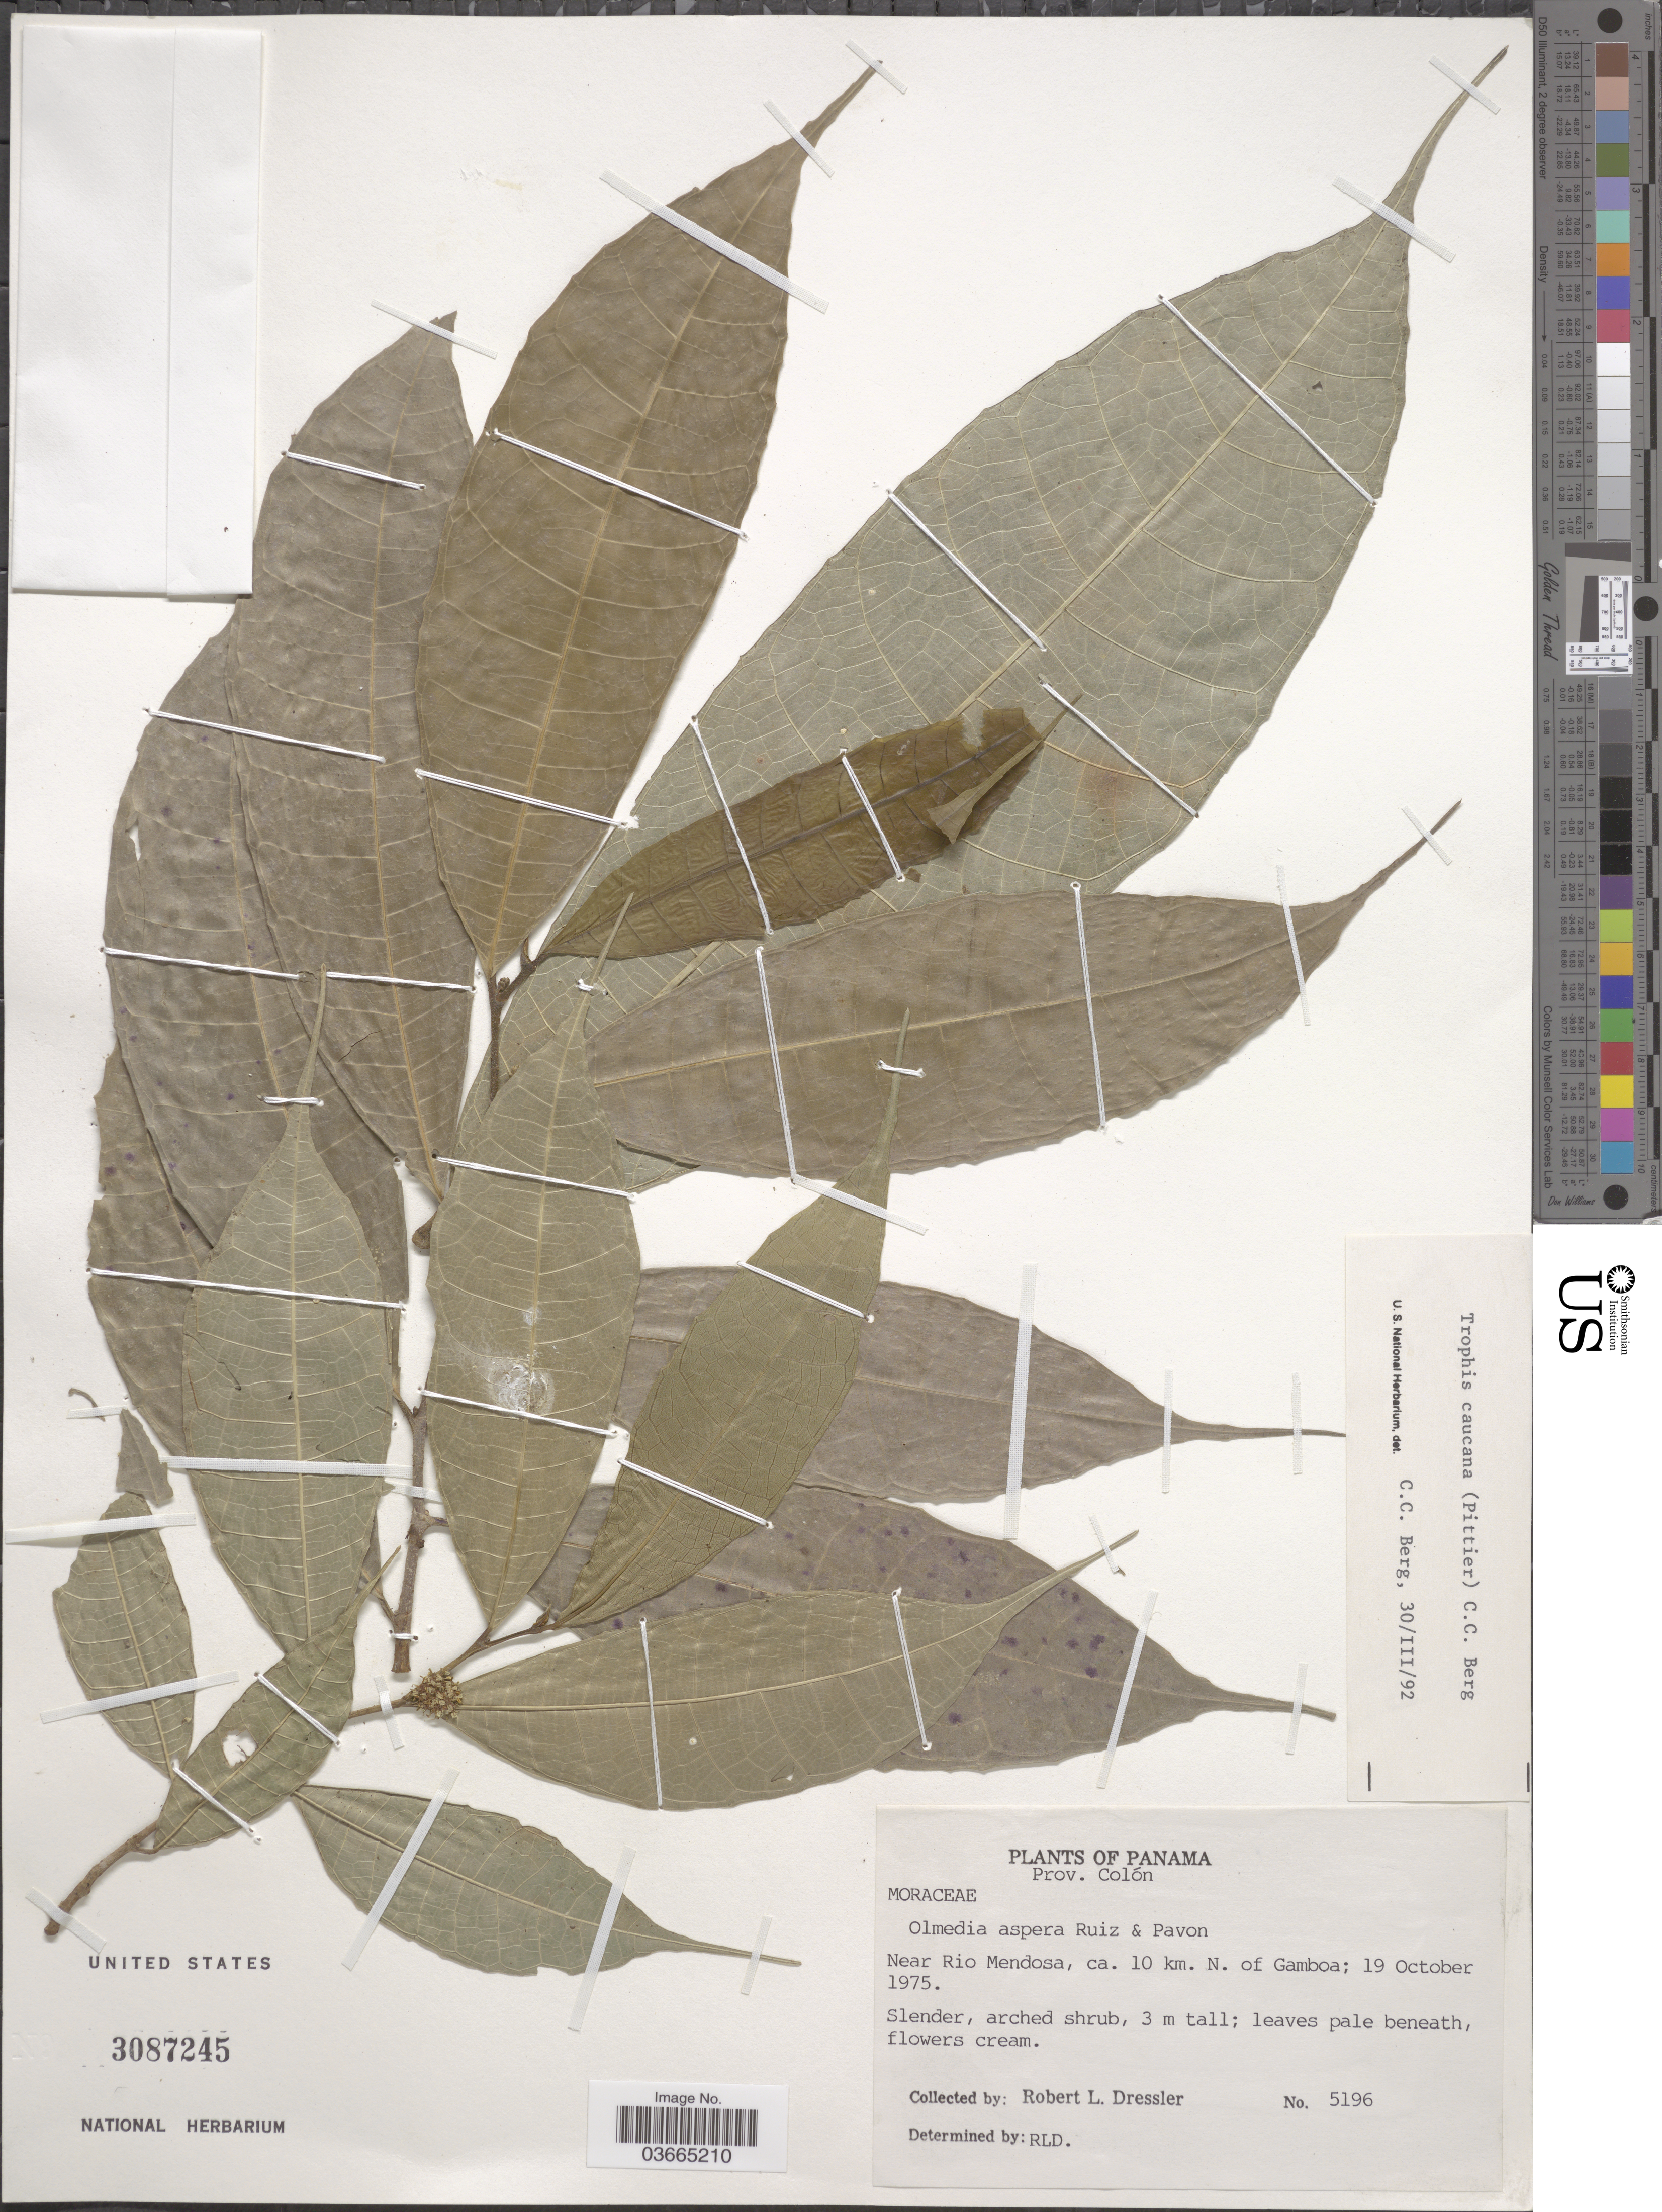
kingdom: Plantae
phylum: Tracheophyta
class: Magnoliopsida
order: Rosales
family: Moraceae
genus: Olmedia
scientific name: Olmedia aspera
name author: Ruiz & Pav.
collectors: R. Dressler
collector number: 5196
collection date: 1975-10-19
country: Panama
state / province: Colón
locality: Near Rio Mendosa, ca. 10 km. N. of Gamboa.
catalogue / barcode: US 3087245